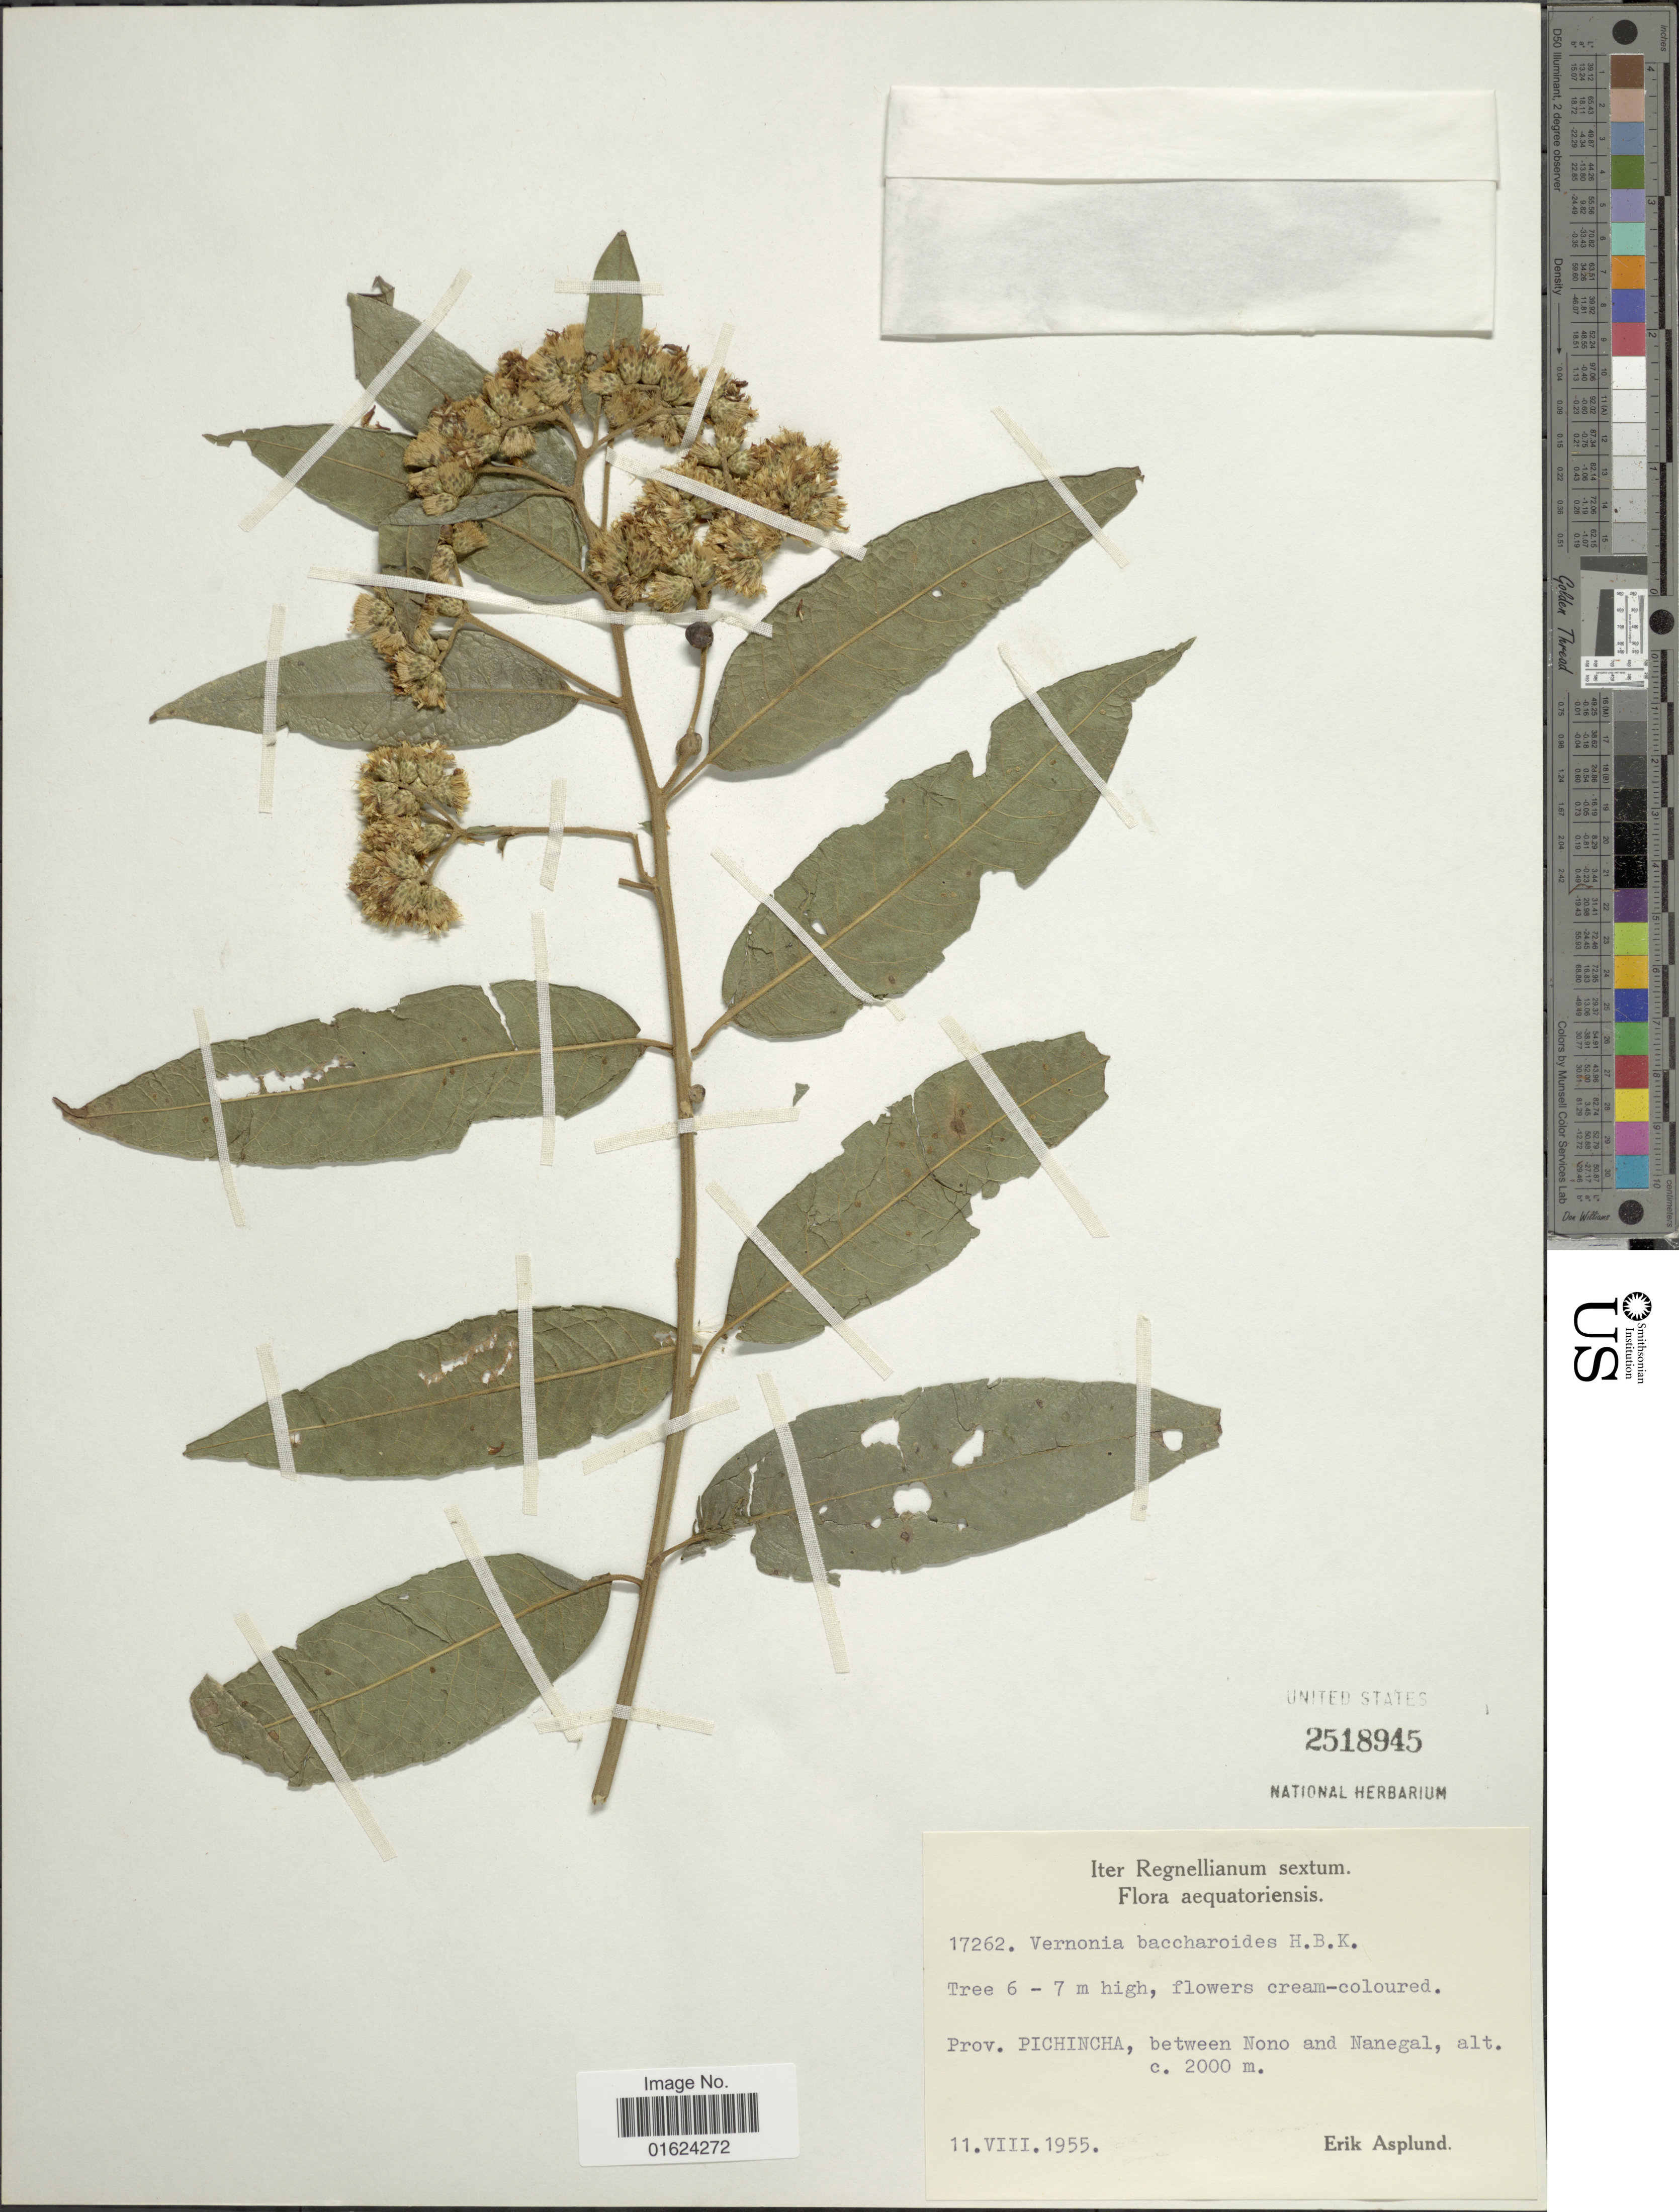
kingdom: Plantae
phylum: Tracheophyta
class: Magnoliopsida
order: Asterales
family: Asteraceae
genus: Vernonanthura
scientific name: Vernonanthura patens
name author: (Kunth) H. Rob.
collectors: E. Asplund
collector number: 17262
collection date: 1955-08-11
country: Ecuador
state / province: Pichincha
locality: Prov. Pichinicha, between Nono and Nanegal. Aequatoriensis.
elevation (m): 2000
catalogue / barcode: US 2518945